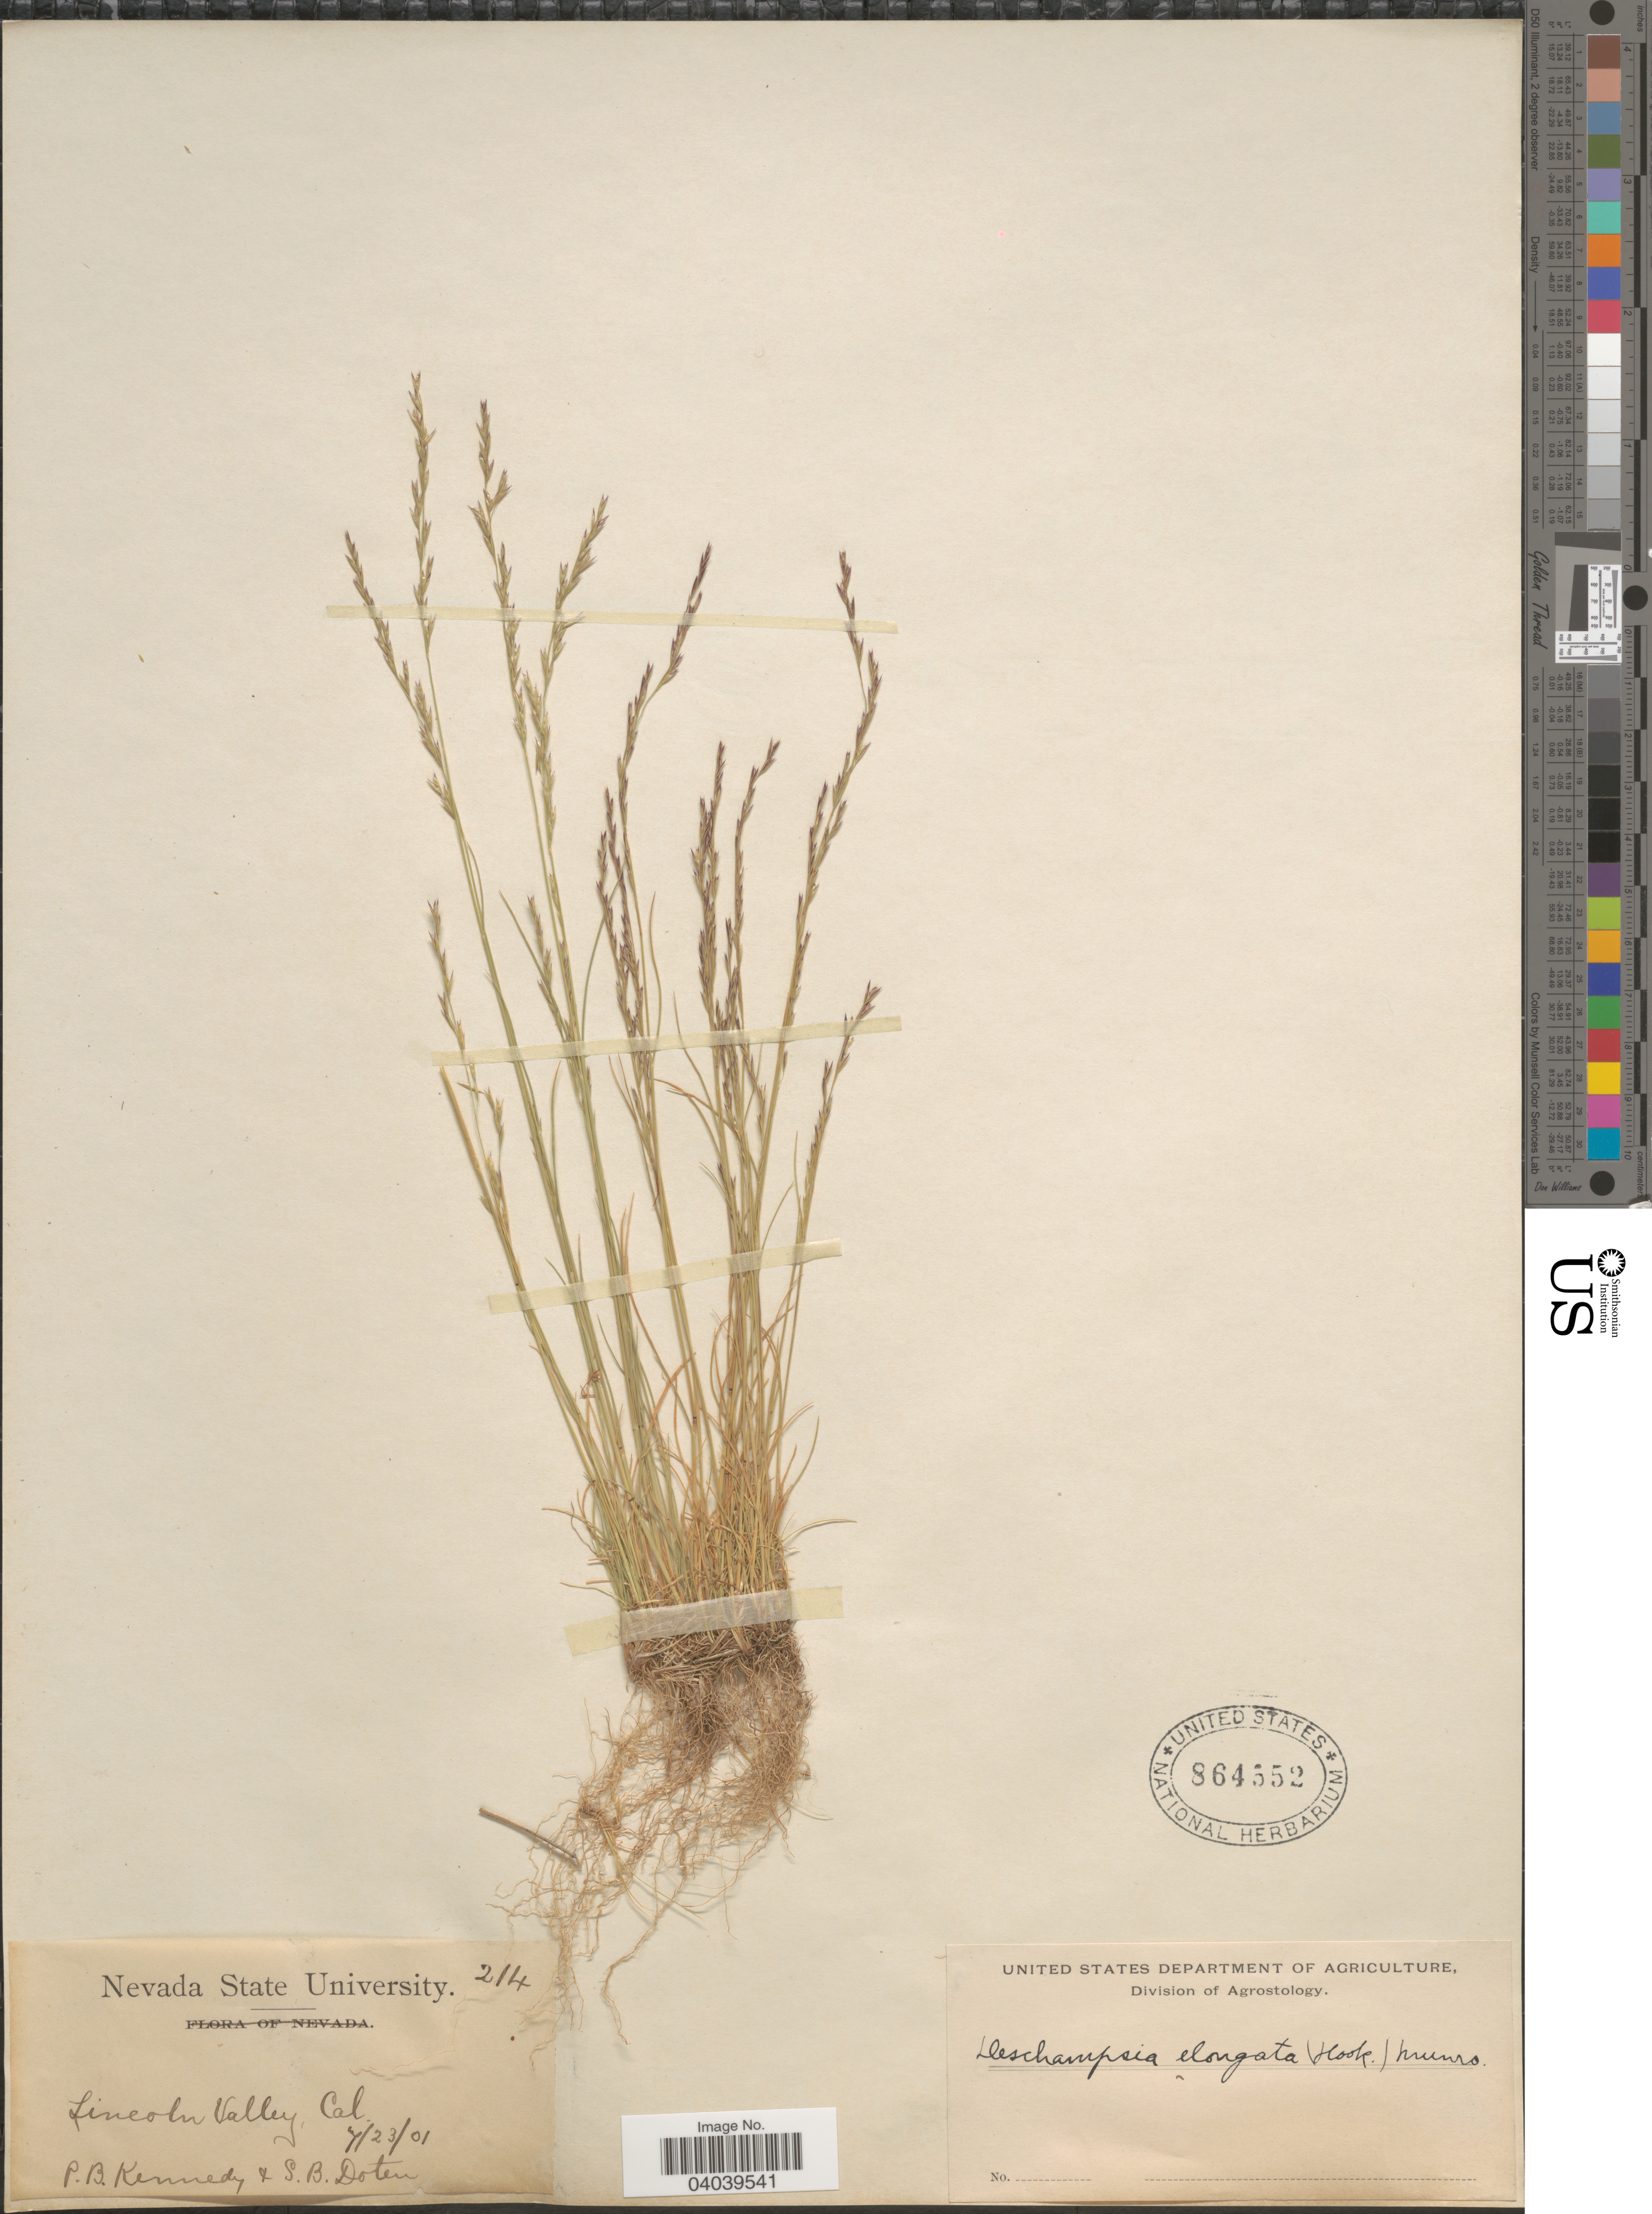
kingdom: Plantae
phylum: Tracheophyta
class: Liliopsida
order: Poales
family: Poaceae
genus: Deschampsia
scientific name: Deschampsia elongata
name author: (Hook.) Munro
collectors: P. B. Kennedy & S. Doten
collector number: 214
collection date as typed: Transcribed d/m/y: 23/7/1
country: United States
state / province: California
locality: Lincoln Valley.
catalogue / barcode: US 864552